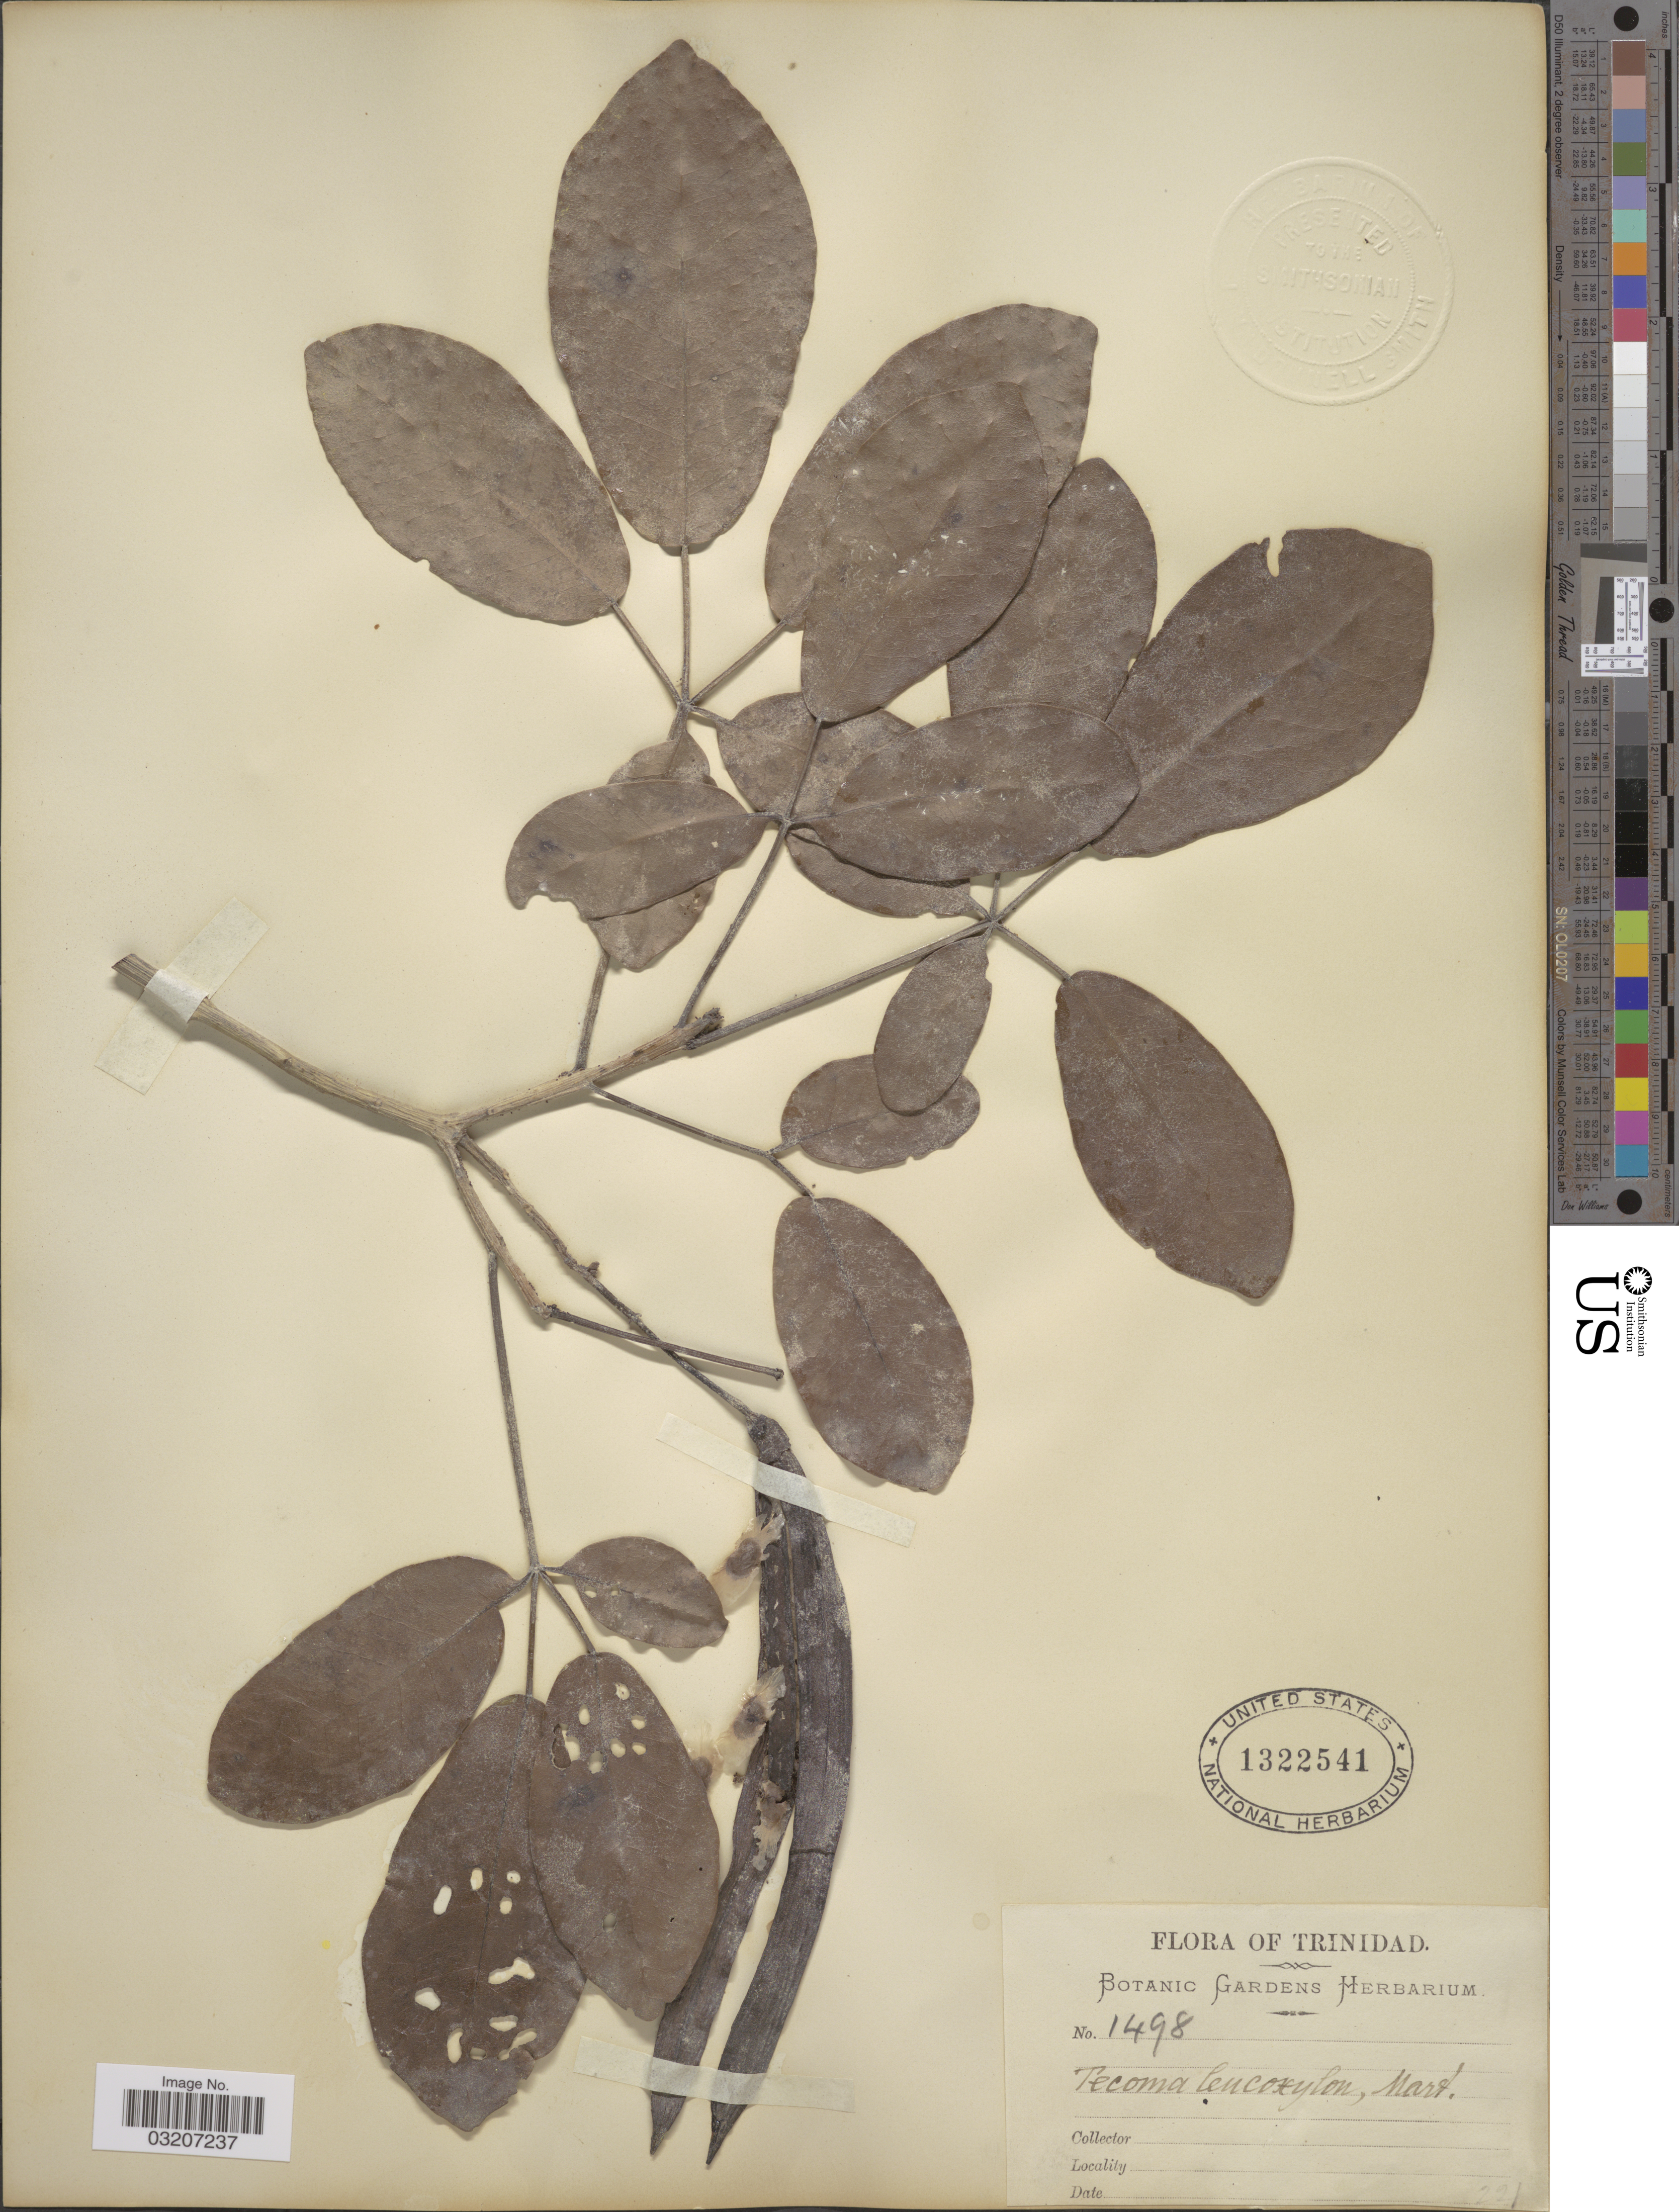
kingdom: Plantae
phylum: Tracheophyta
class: Magnoliopsida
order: Lamiales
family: Bignoniaceae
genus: Tabebuia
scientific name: Tabebuia pallida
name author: (Lindl.) Miers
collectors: ex herb. Botanic Gardens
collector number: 1498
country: Trinidad and Tobago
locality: Trinidad.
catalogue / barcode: US 1322541